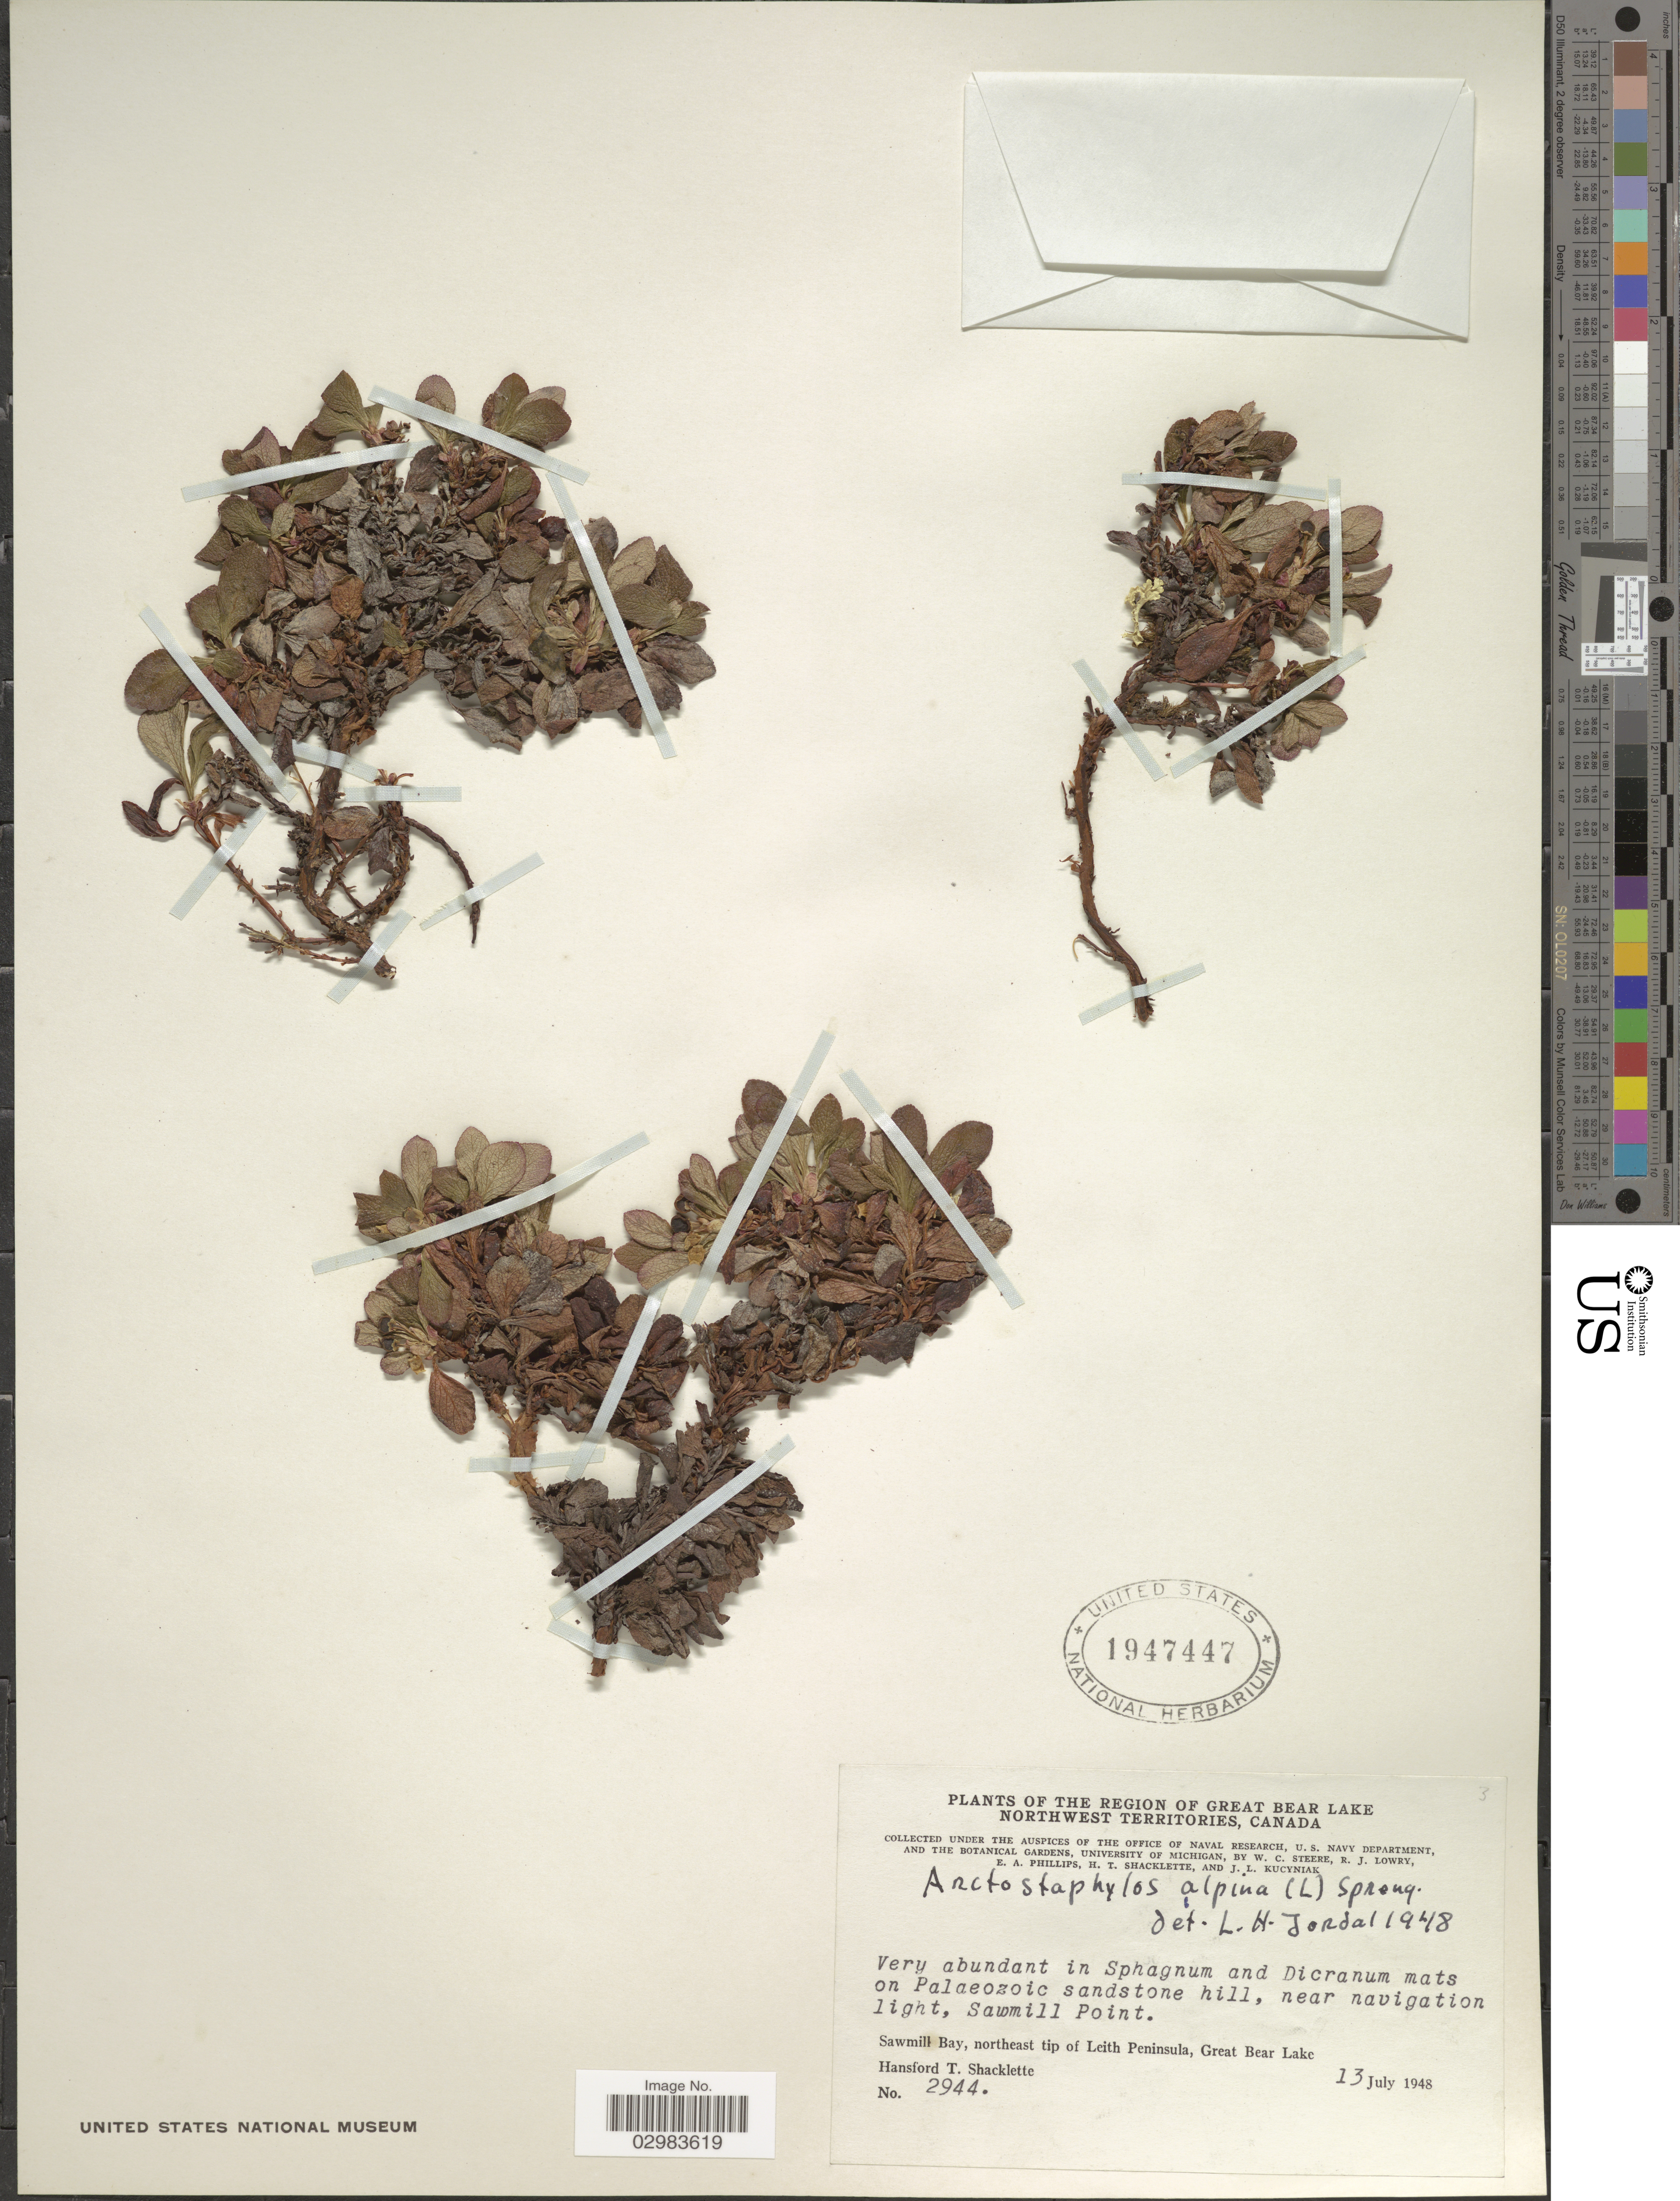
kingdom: Plantae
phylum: Tracheophyta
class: Magnoliopsida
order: Ericales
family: Ericaceae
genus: Arctostaphylos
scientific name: Arctostaphylos alpina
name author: (L.) Spreng.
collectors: H. Shacklette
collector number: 2944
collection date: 1948-07-13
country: Canada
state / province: Northwest Territories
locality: The Region of Great Bear Lake, Northwest Territories, Sawmill Bay, northeast tip of Leith Peninsula, Great Bear Lake, Sawmill Point.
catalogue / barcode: US 1947447